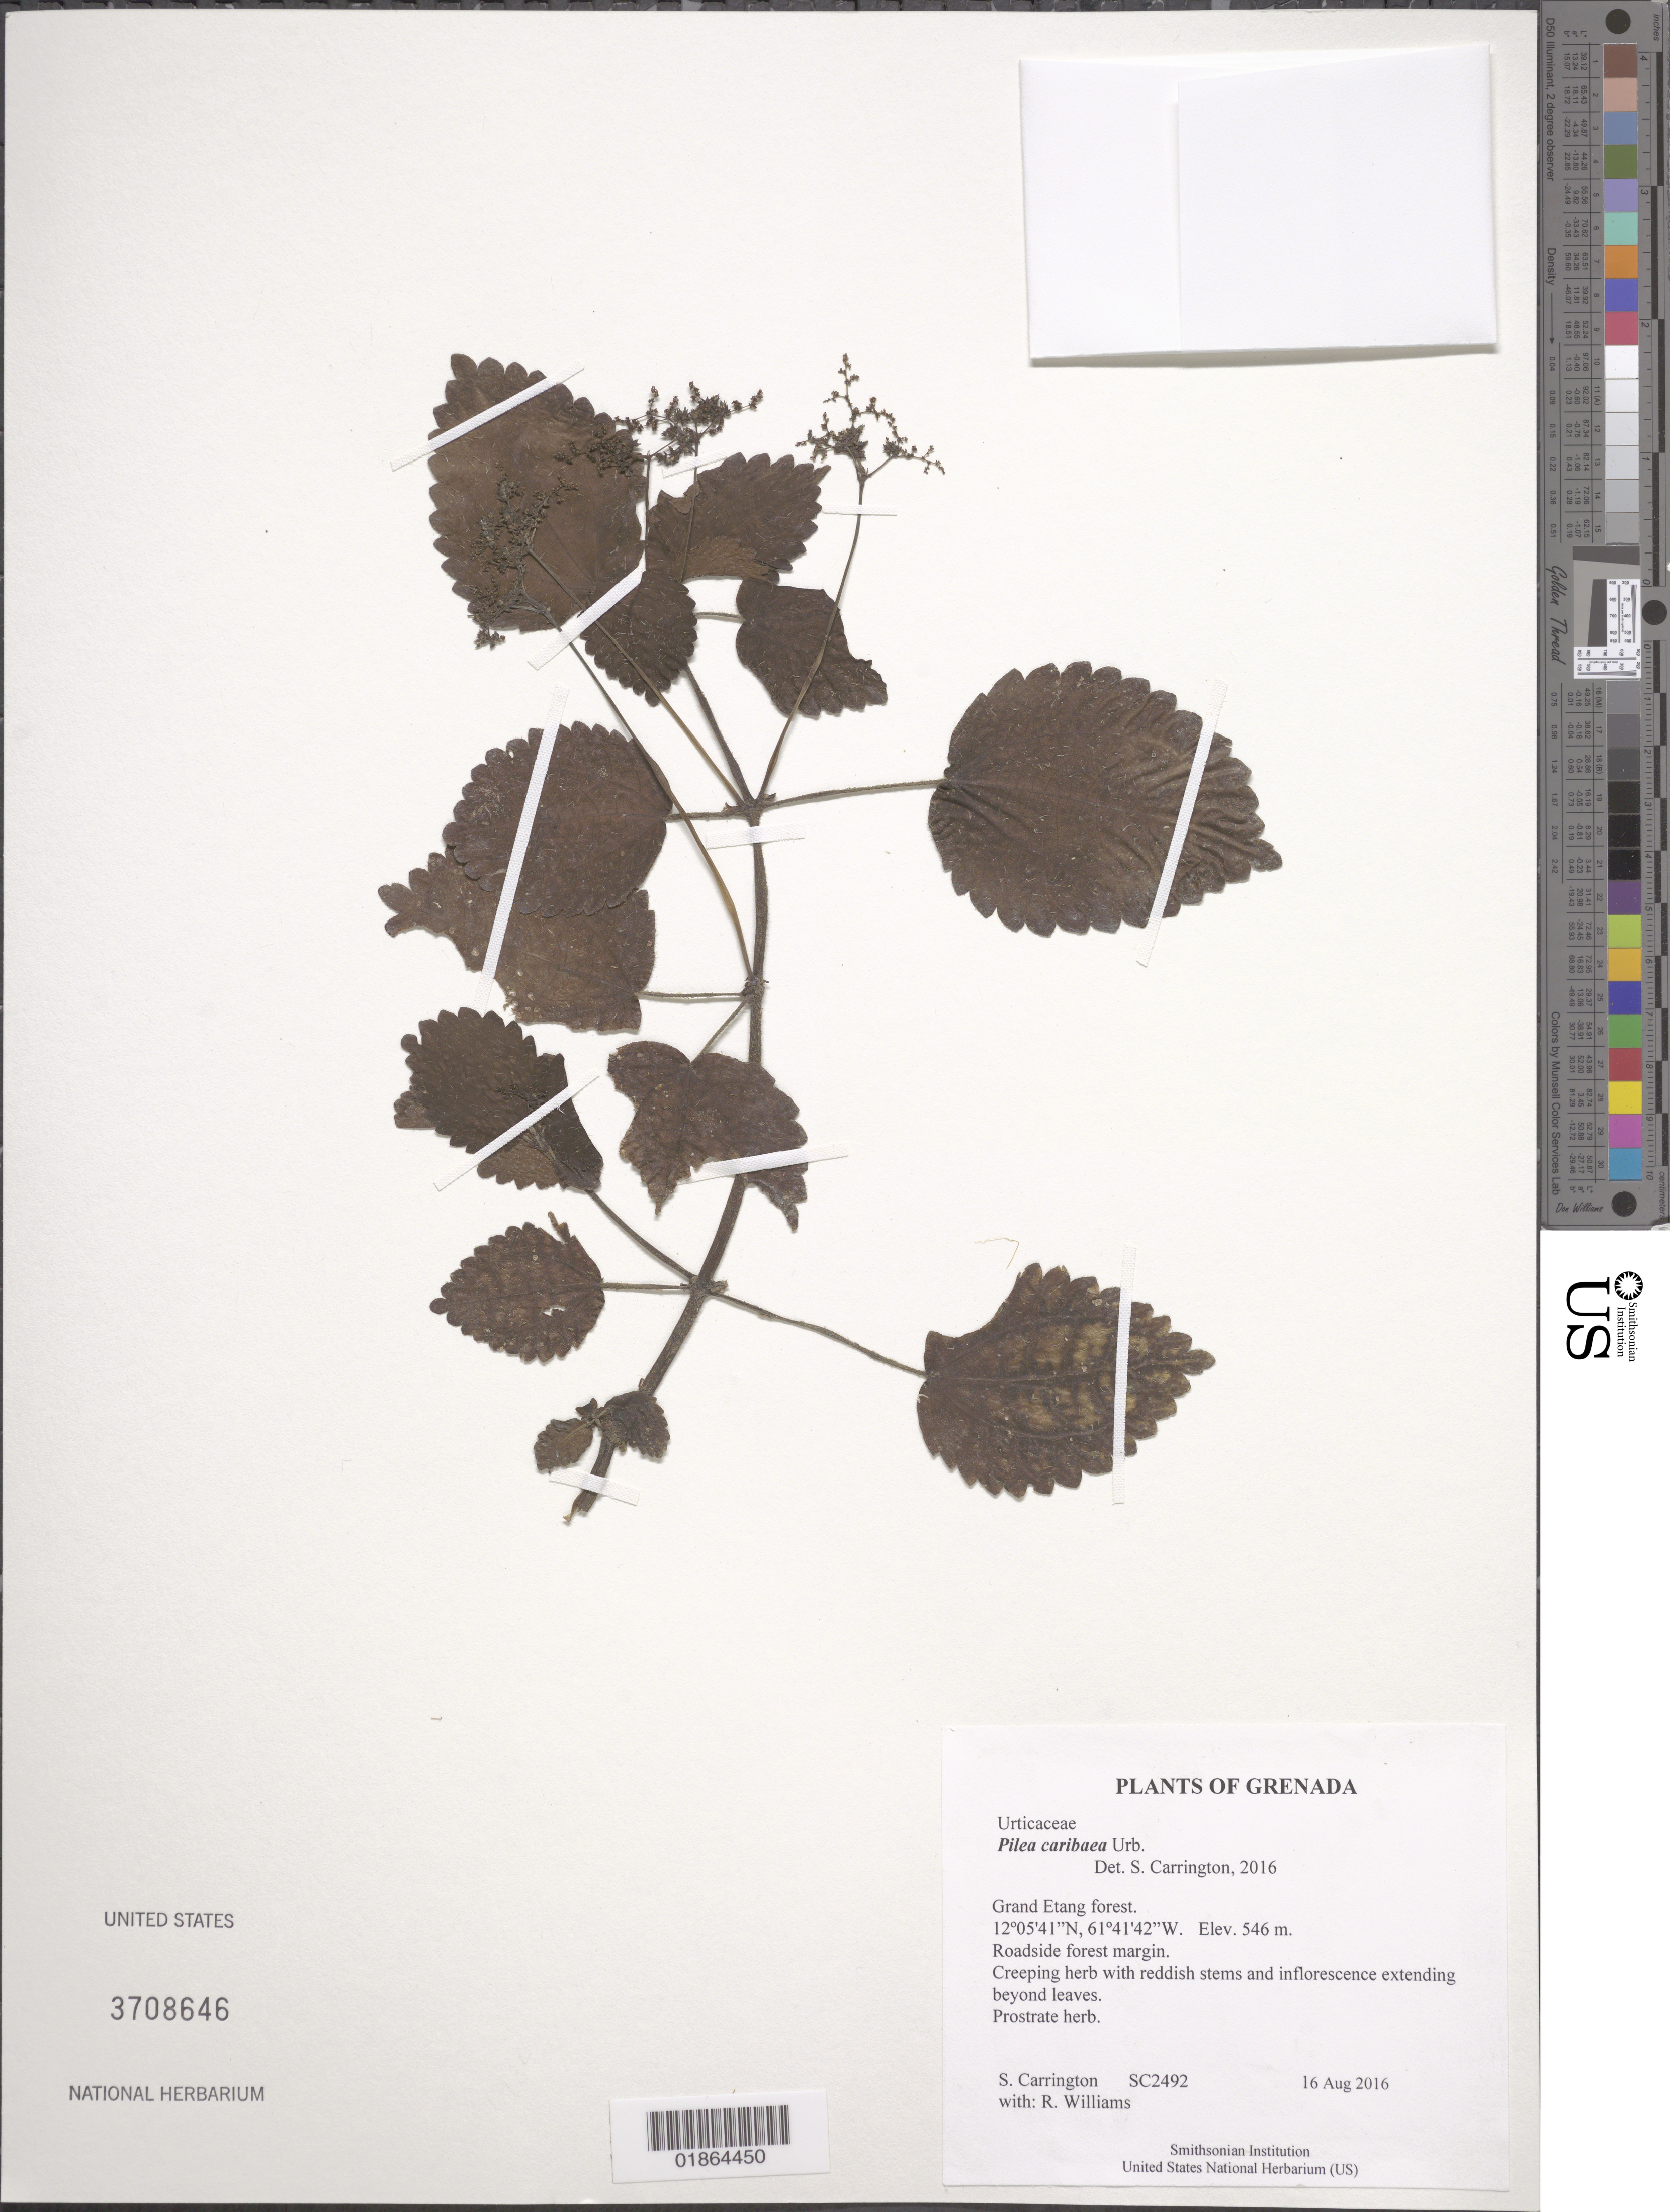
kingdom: Plantae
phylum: Tracheophyta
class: Magnoliopsida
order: Rosales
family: Urticaceae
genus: Pilea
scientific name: Pilea caribaea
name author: Urb.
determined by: Carrington, C. M. S.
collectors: C. M. S. Carrington & R. Williams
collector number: SC2492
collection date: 2016-08-16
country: Grenada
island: Grenada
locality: Grand Etang forest.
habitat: Roadside forest margin.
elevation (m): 546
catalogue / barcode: US 3708646